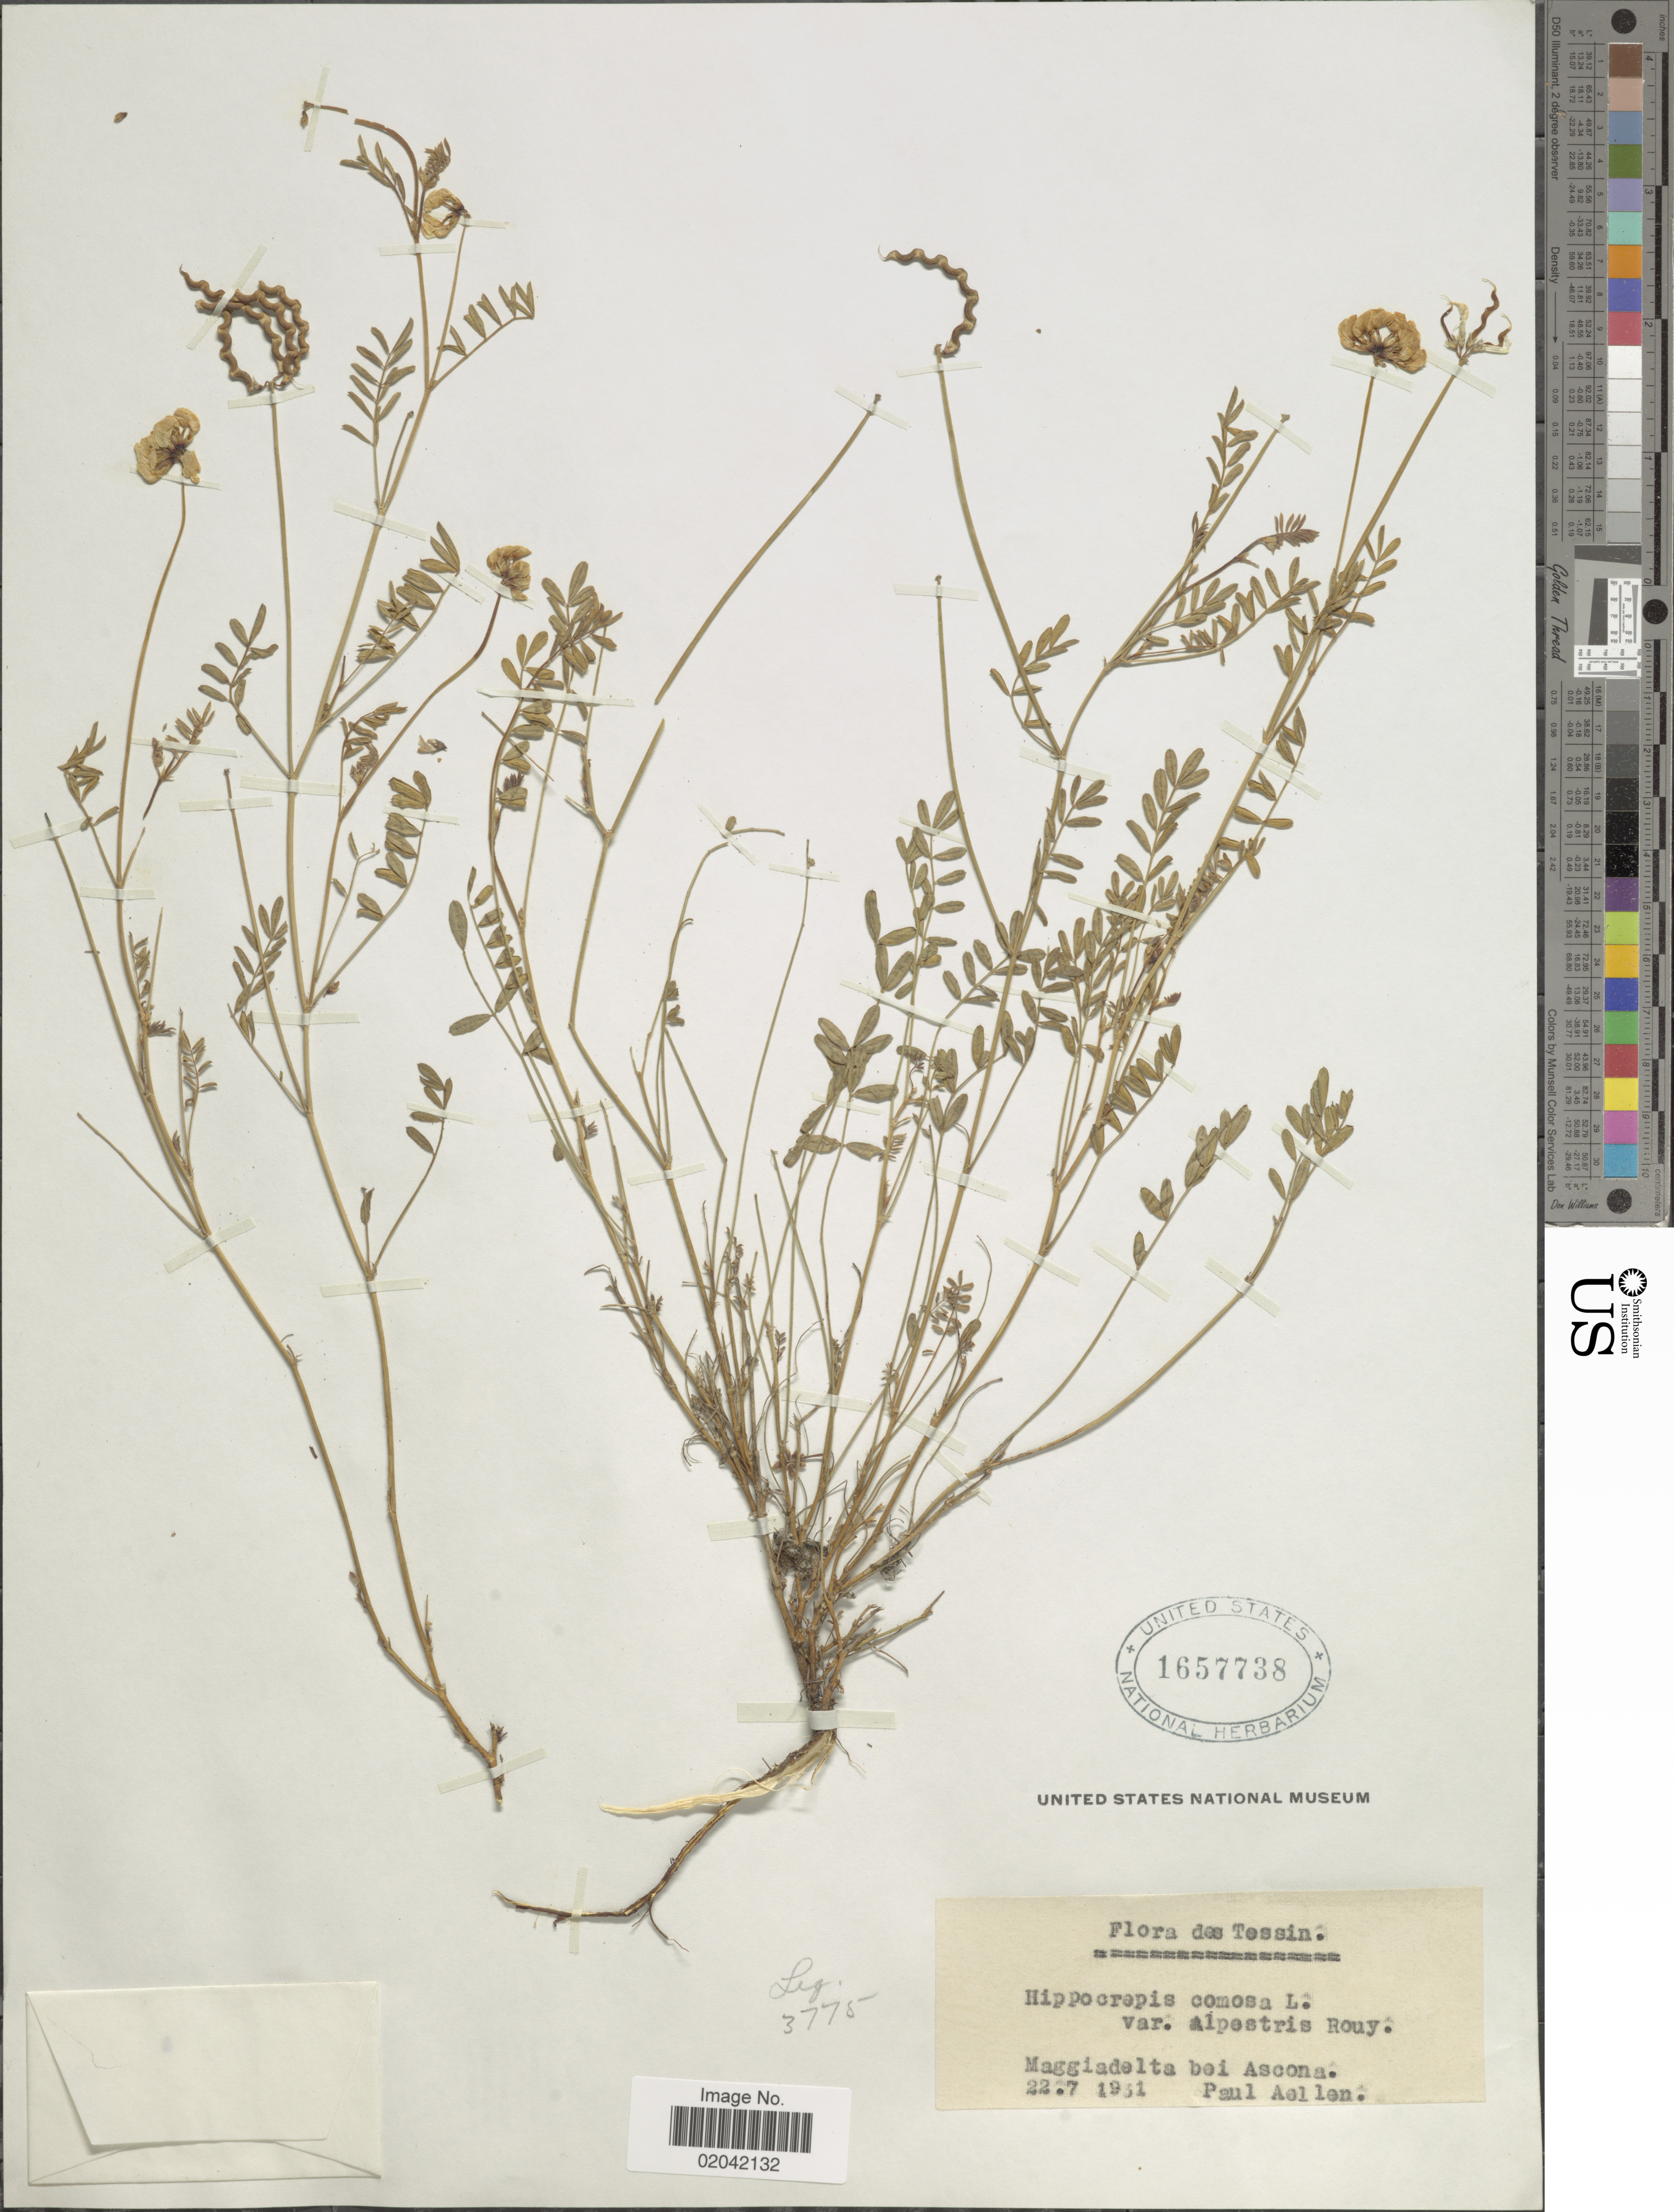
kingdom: Plantae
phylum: Tracheophyta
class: Magnoliopsida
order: Fabales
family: Fabaceae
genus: Hippocrepis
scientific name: Hippocrepis comosa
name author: L.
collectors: P. Aellen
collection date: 1931-07-22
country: Germany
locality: Des Tessin. Maggiadelta bei Ascona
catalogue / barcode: US 1657738